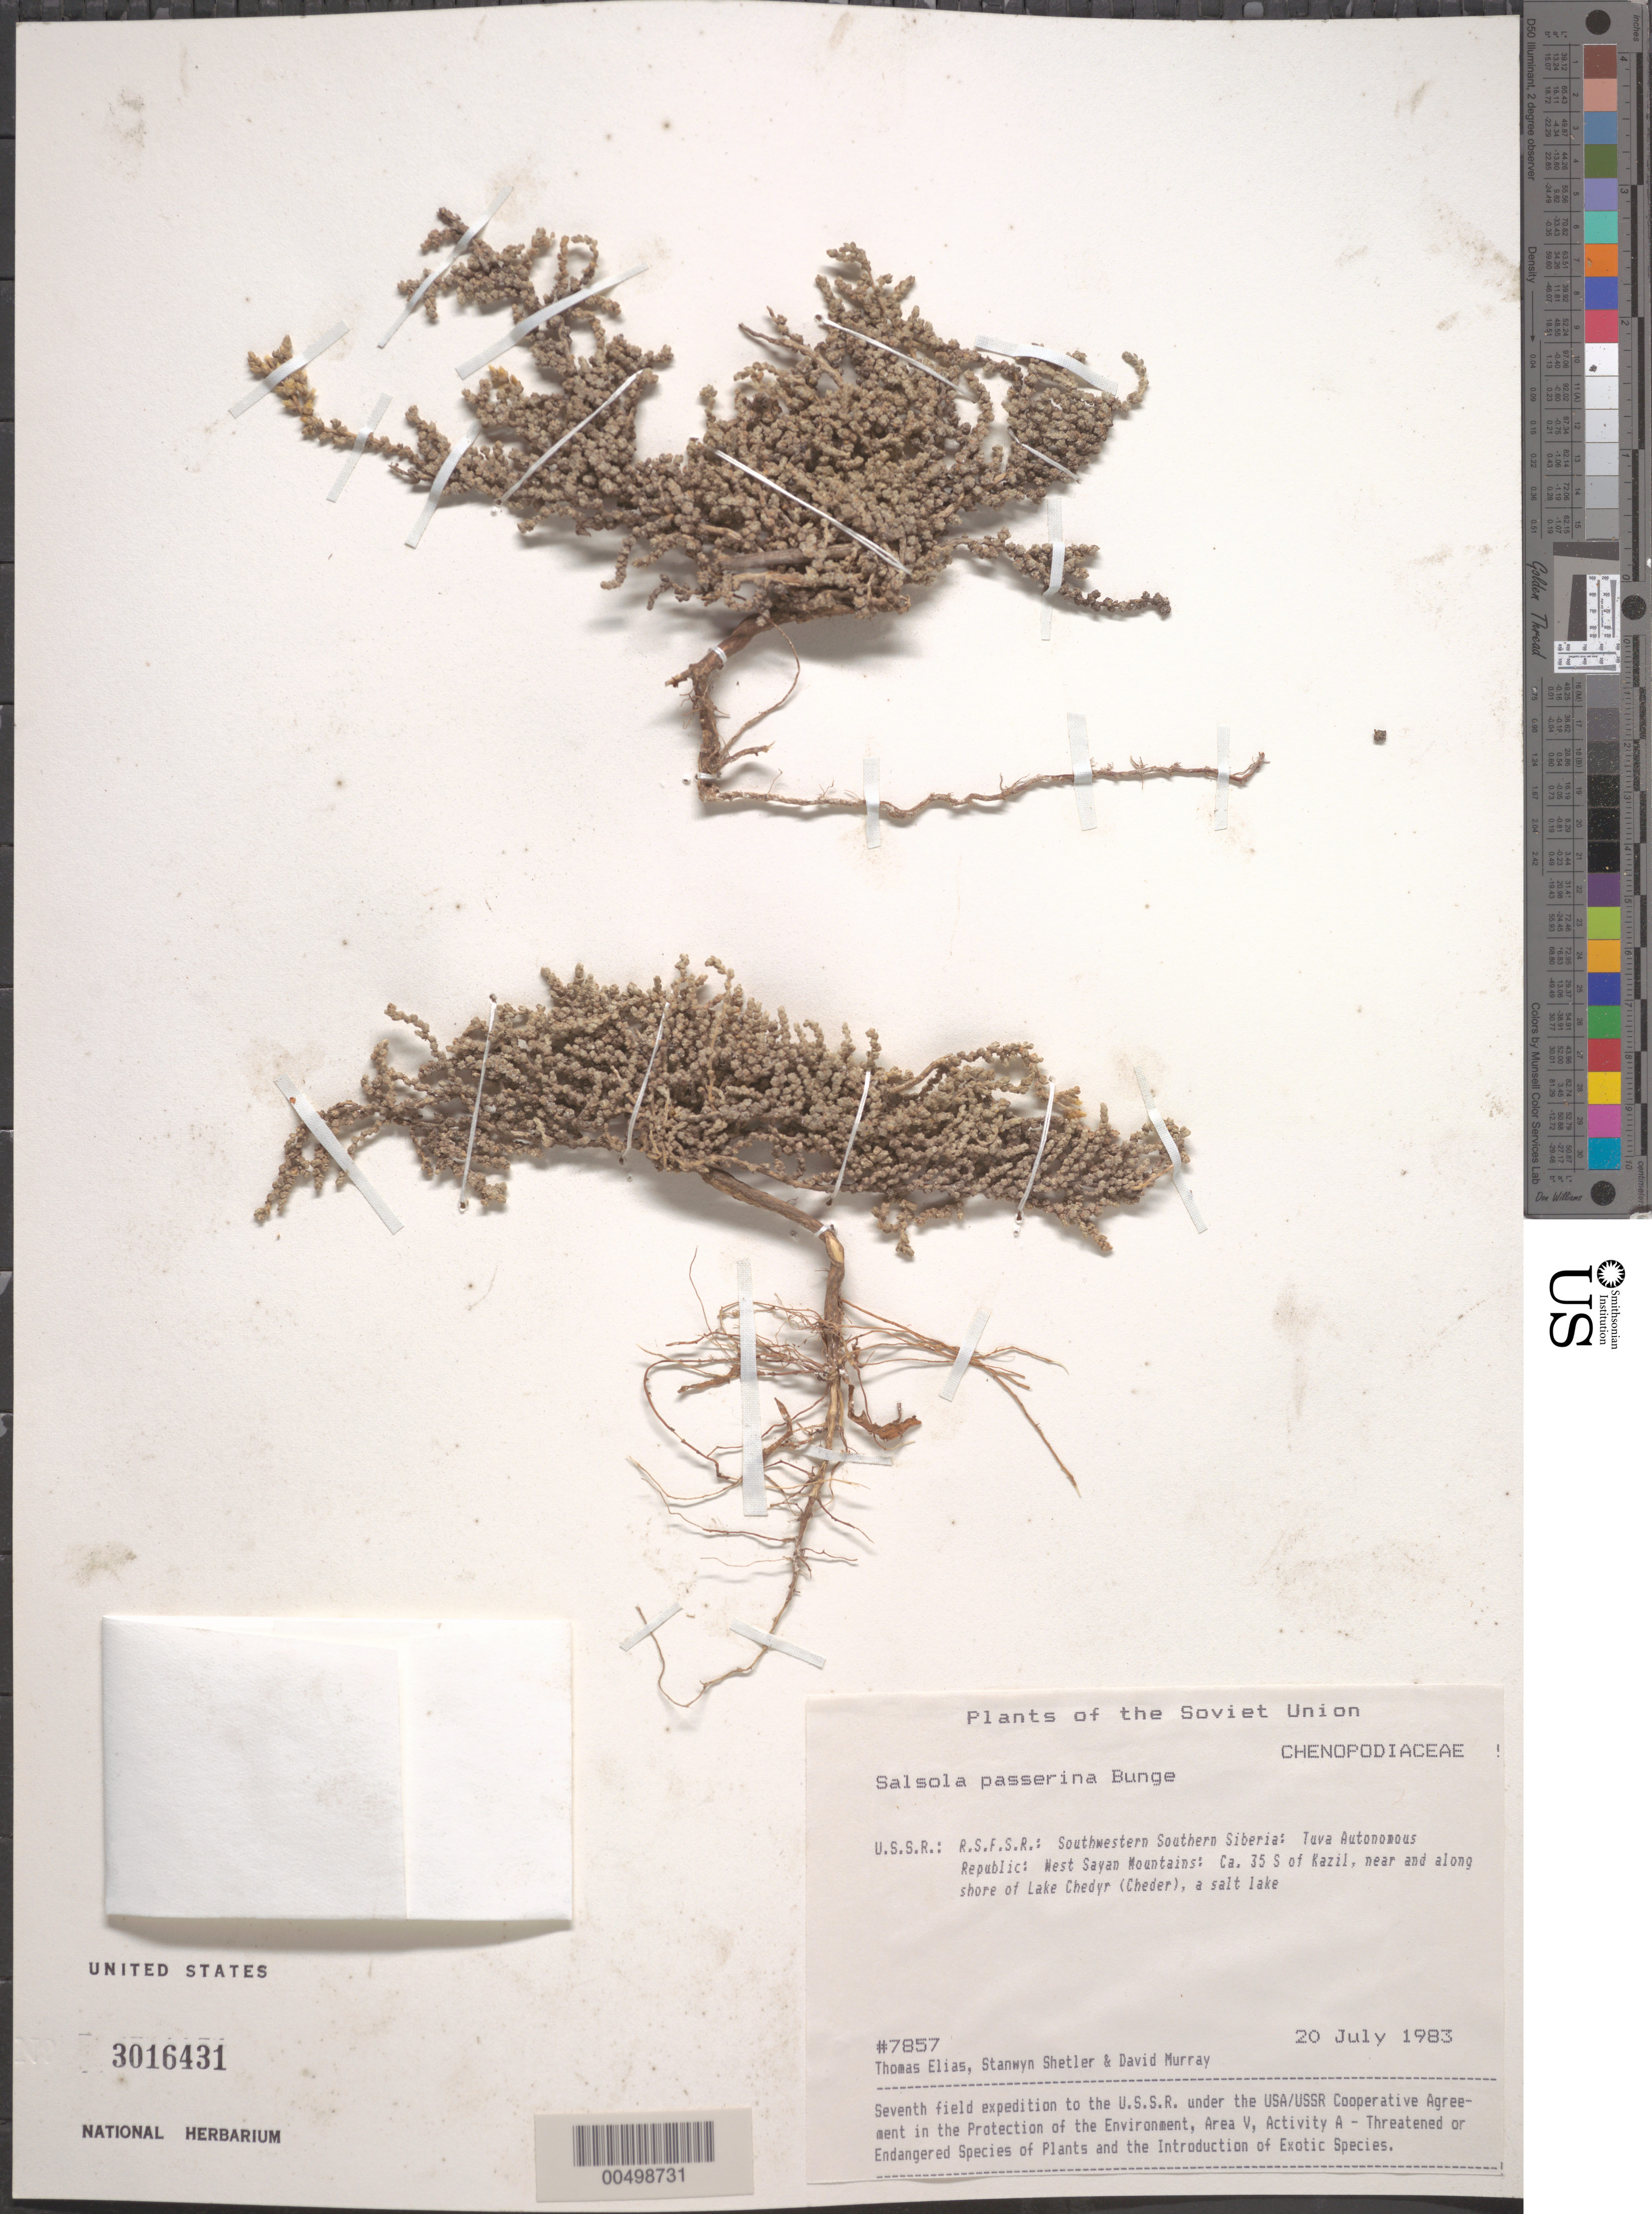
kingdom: Plantae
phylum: Tracheophyta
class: Magnoliopsida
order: Caryophyllales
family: Amaranthaceae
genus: Caroxylon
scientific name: Caroxylon gemmascens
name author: (Pall.) Tzvelev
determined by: Strong, Mark T., (BOT), Smithsonian Institution - National Museum of Natural History (UNITED STATES)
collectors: T. Elias, S. Shetler & D. F. Murray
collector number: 7857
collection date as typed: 20 Jul 1983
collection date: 1983-07-20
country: Russian Federation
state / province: Tuva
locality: West Sayan Mountains, ca. 35 km S of Kazil [Kyzyl], near and along shore of Lake Chedyr (Cheder)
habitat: salt lake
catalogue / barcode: US 3016431